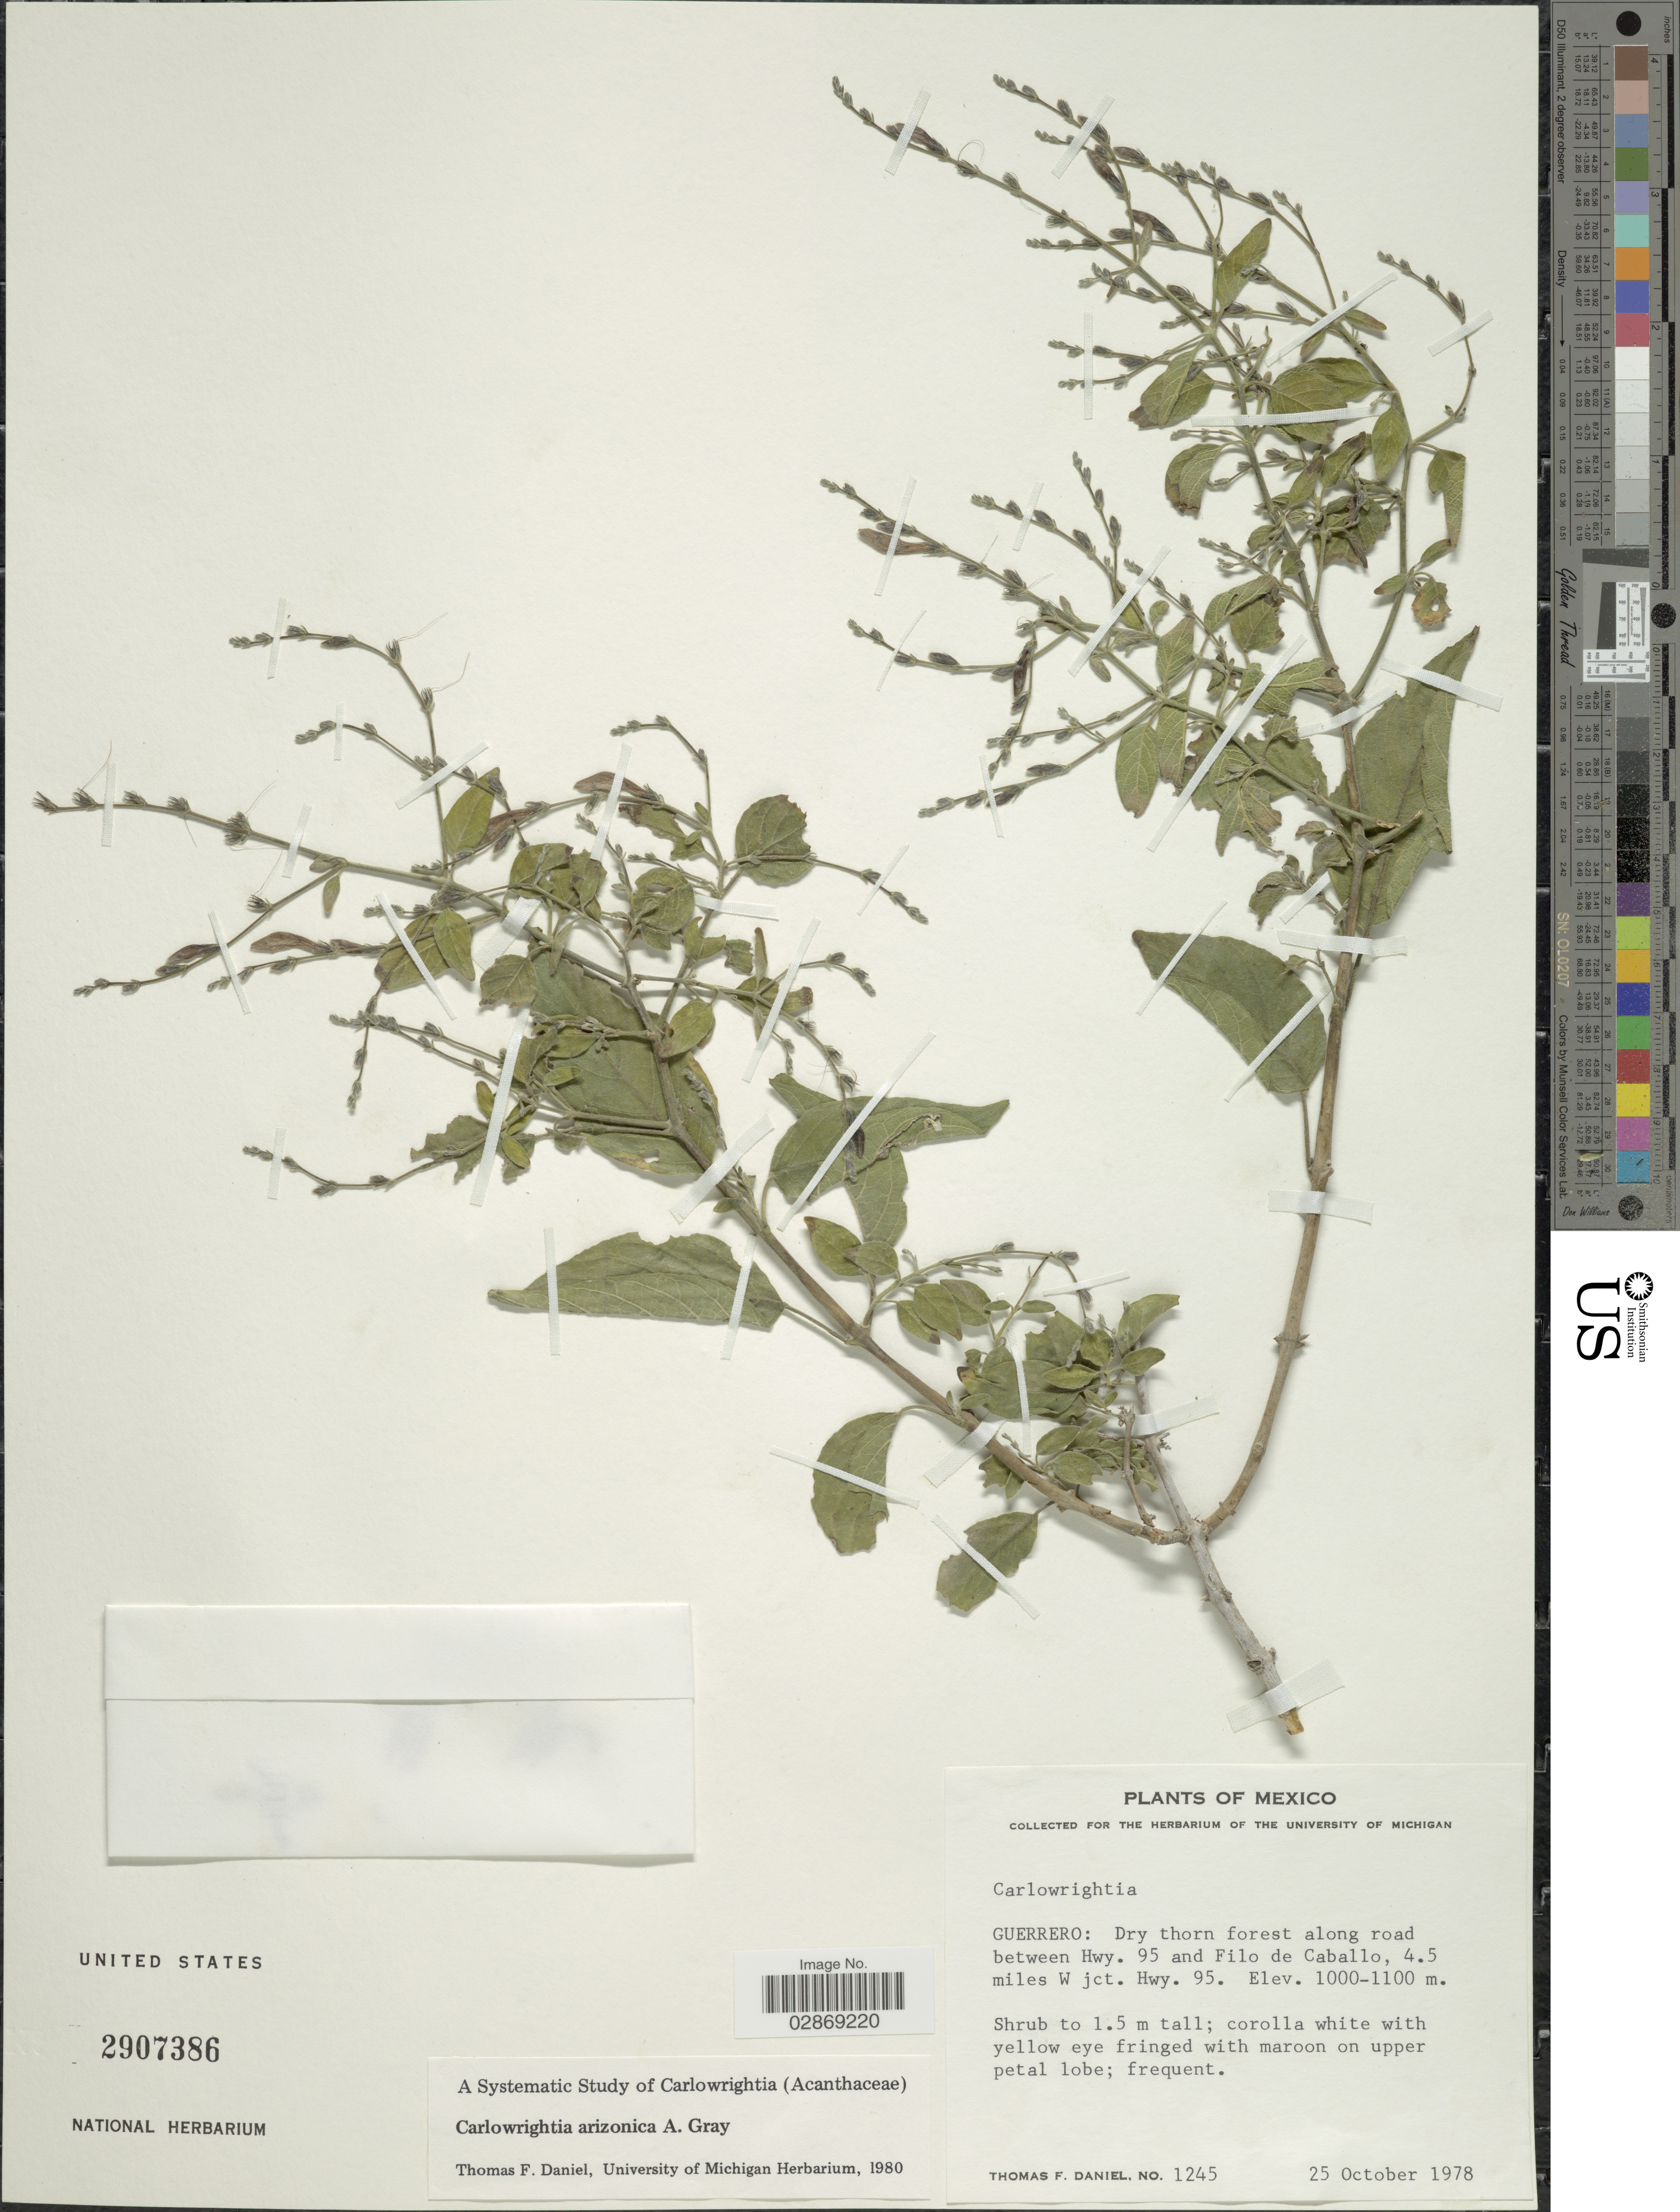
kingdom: Plantae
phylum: Tracheophyta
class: Magnoliopsida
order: Lamiales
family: Acanthaceae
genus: Carlowrightia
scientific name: Carlowrightia arizonica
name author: A. Gray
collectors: T. F. Daniel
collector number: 1245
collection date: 1978-10-25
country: Mexico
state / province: Guerrero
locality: Guerrero: Dry thorn forest along road between Hwy. 95 and Filo de Caballo, 4.5 miles W jct. Hwy. 95.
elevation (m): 1000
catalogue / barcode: US 2907386